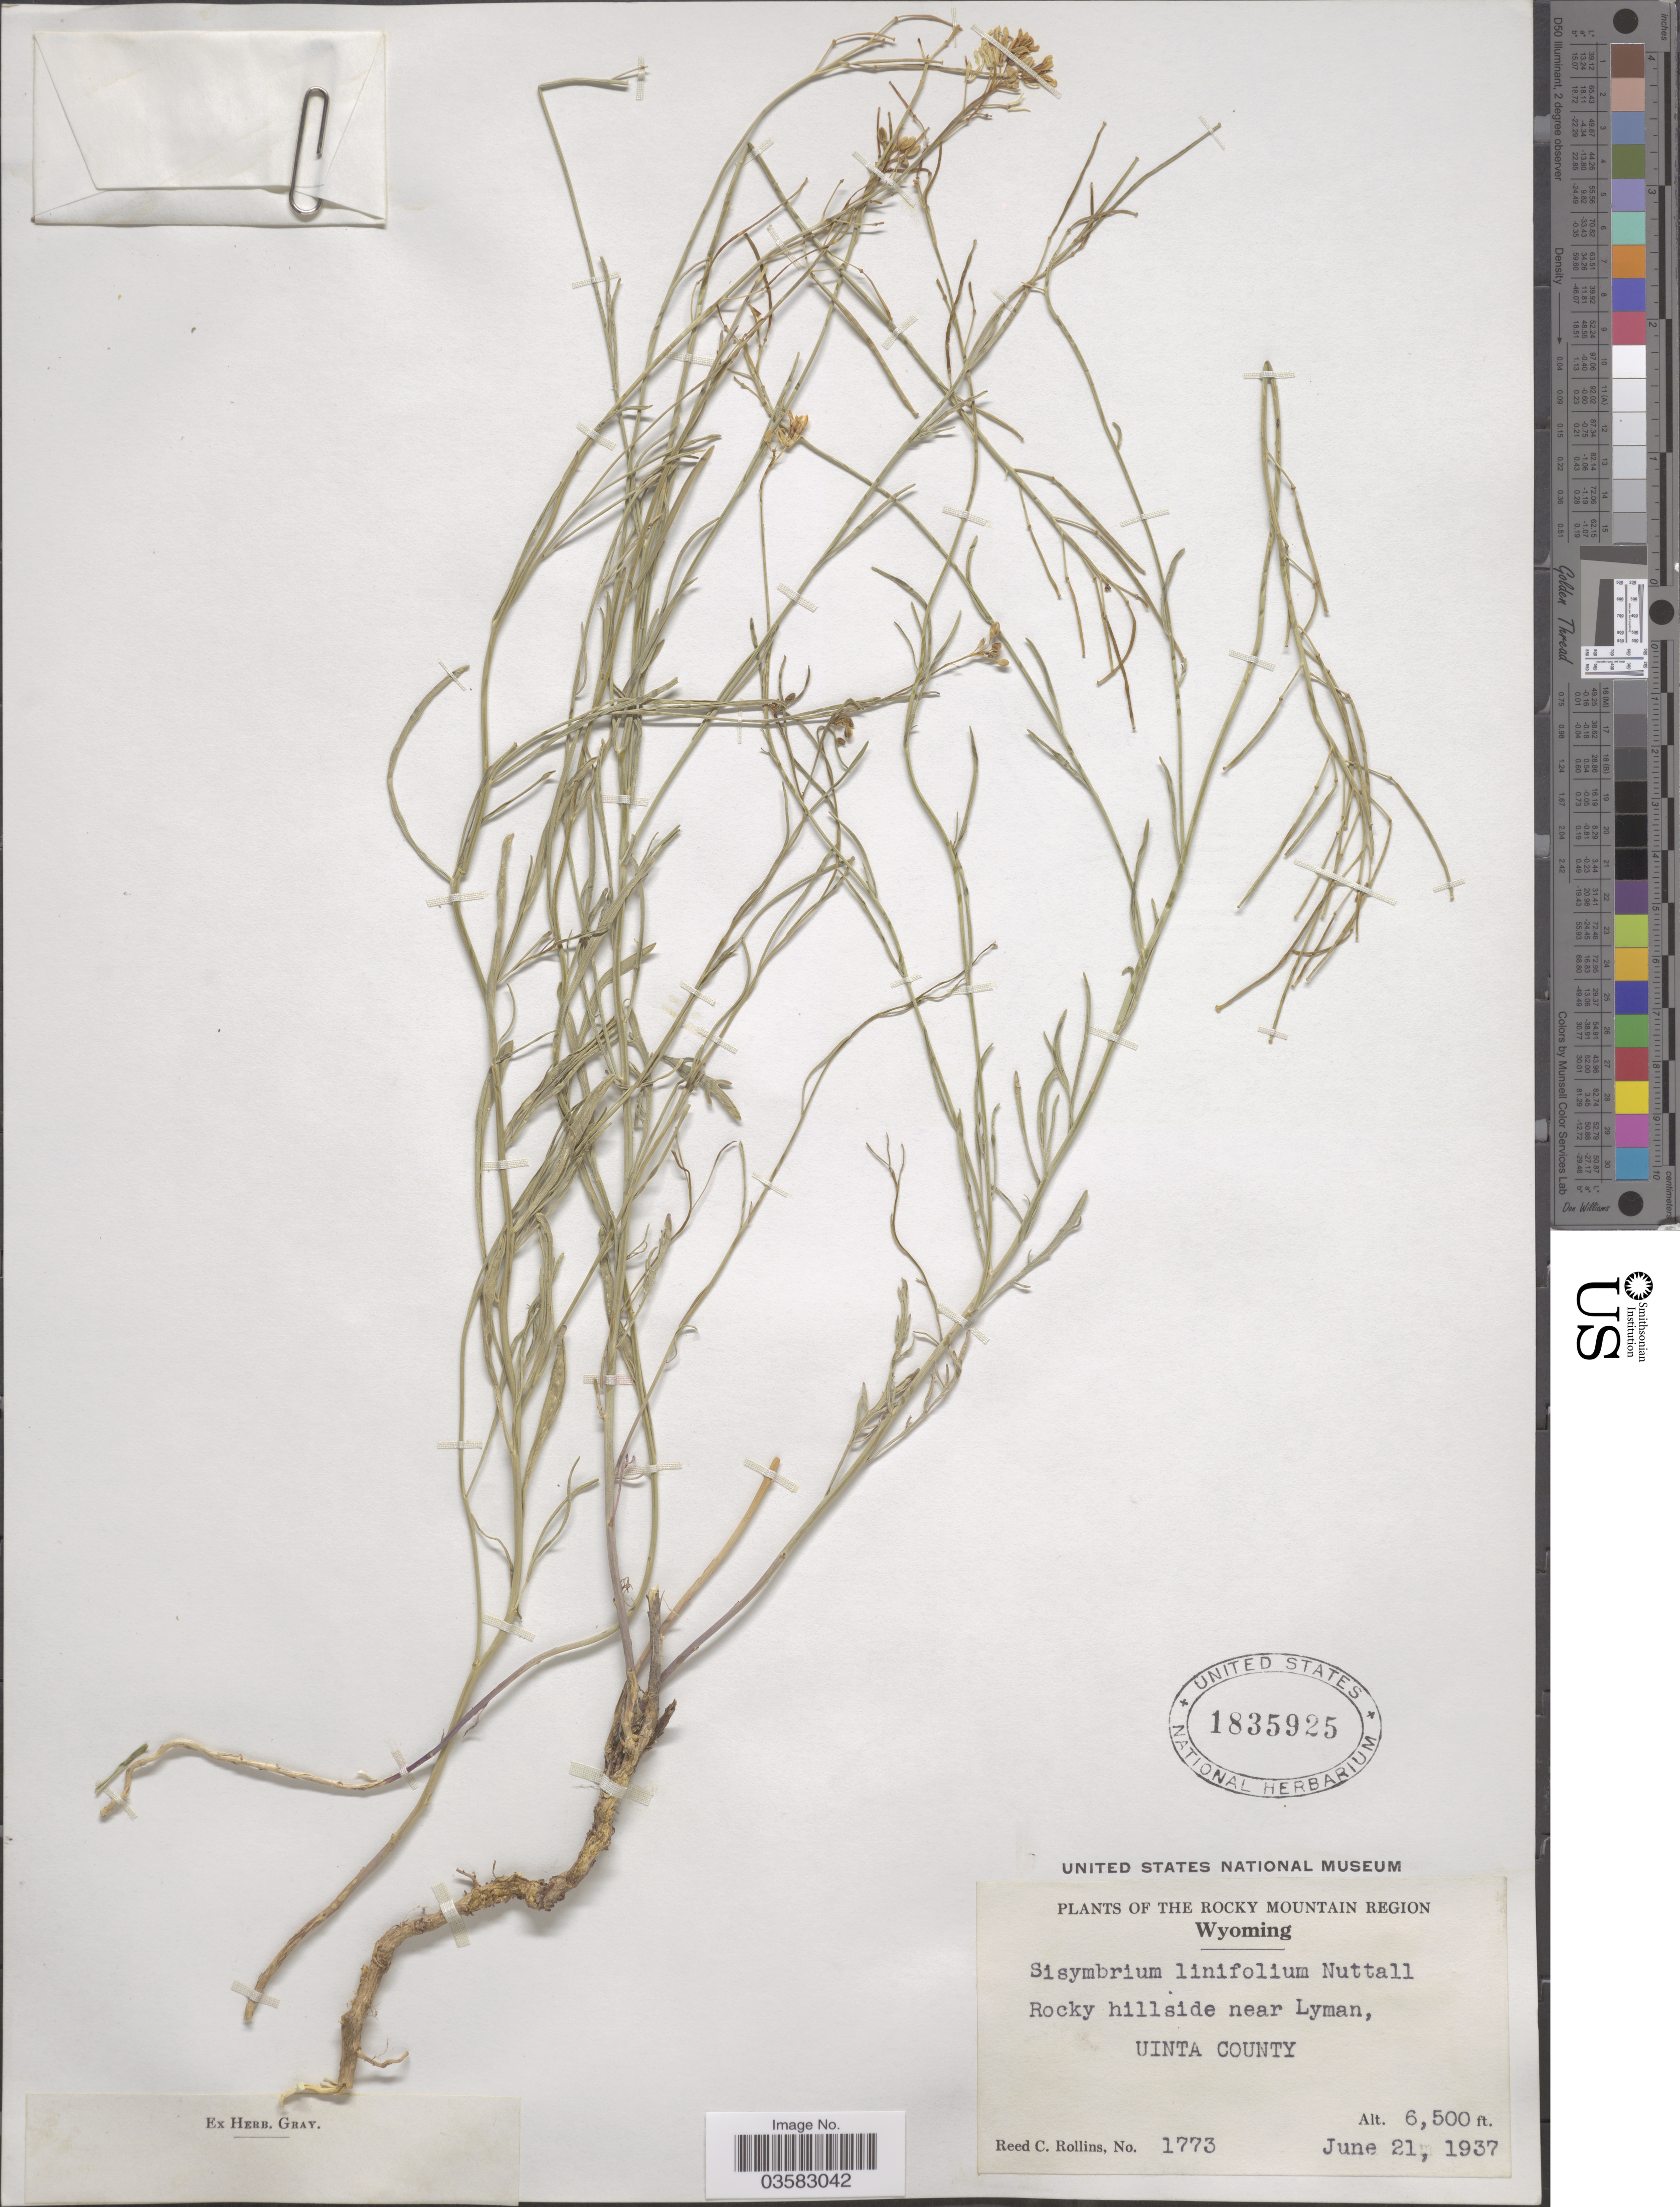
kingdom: Plantae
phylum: Tracheophyta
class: Magnoliopsida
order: Brassicales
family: Brassicaceae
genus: Sisymbrium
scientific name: Sisymbrium linifolium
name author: (Nutt.) Nutt. ex Torr. & A. Gray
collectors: R. C. Rollins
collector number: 1773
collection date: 1937-06-21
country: United States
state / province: Wyoming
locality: The Rocky Mountain Region. Rocky hillside near Lyman, Uinta County.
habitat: rocky hillside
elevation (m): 1981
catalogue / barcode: US 1835925